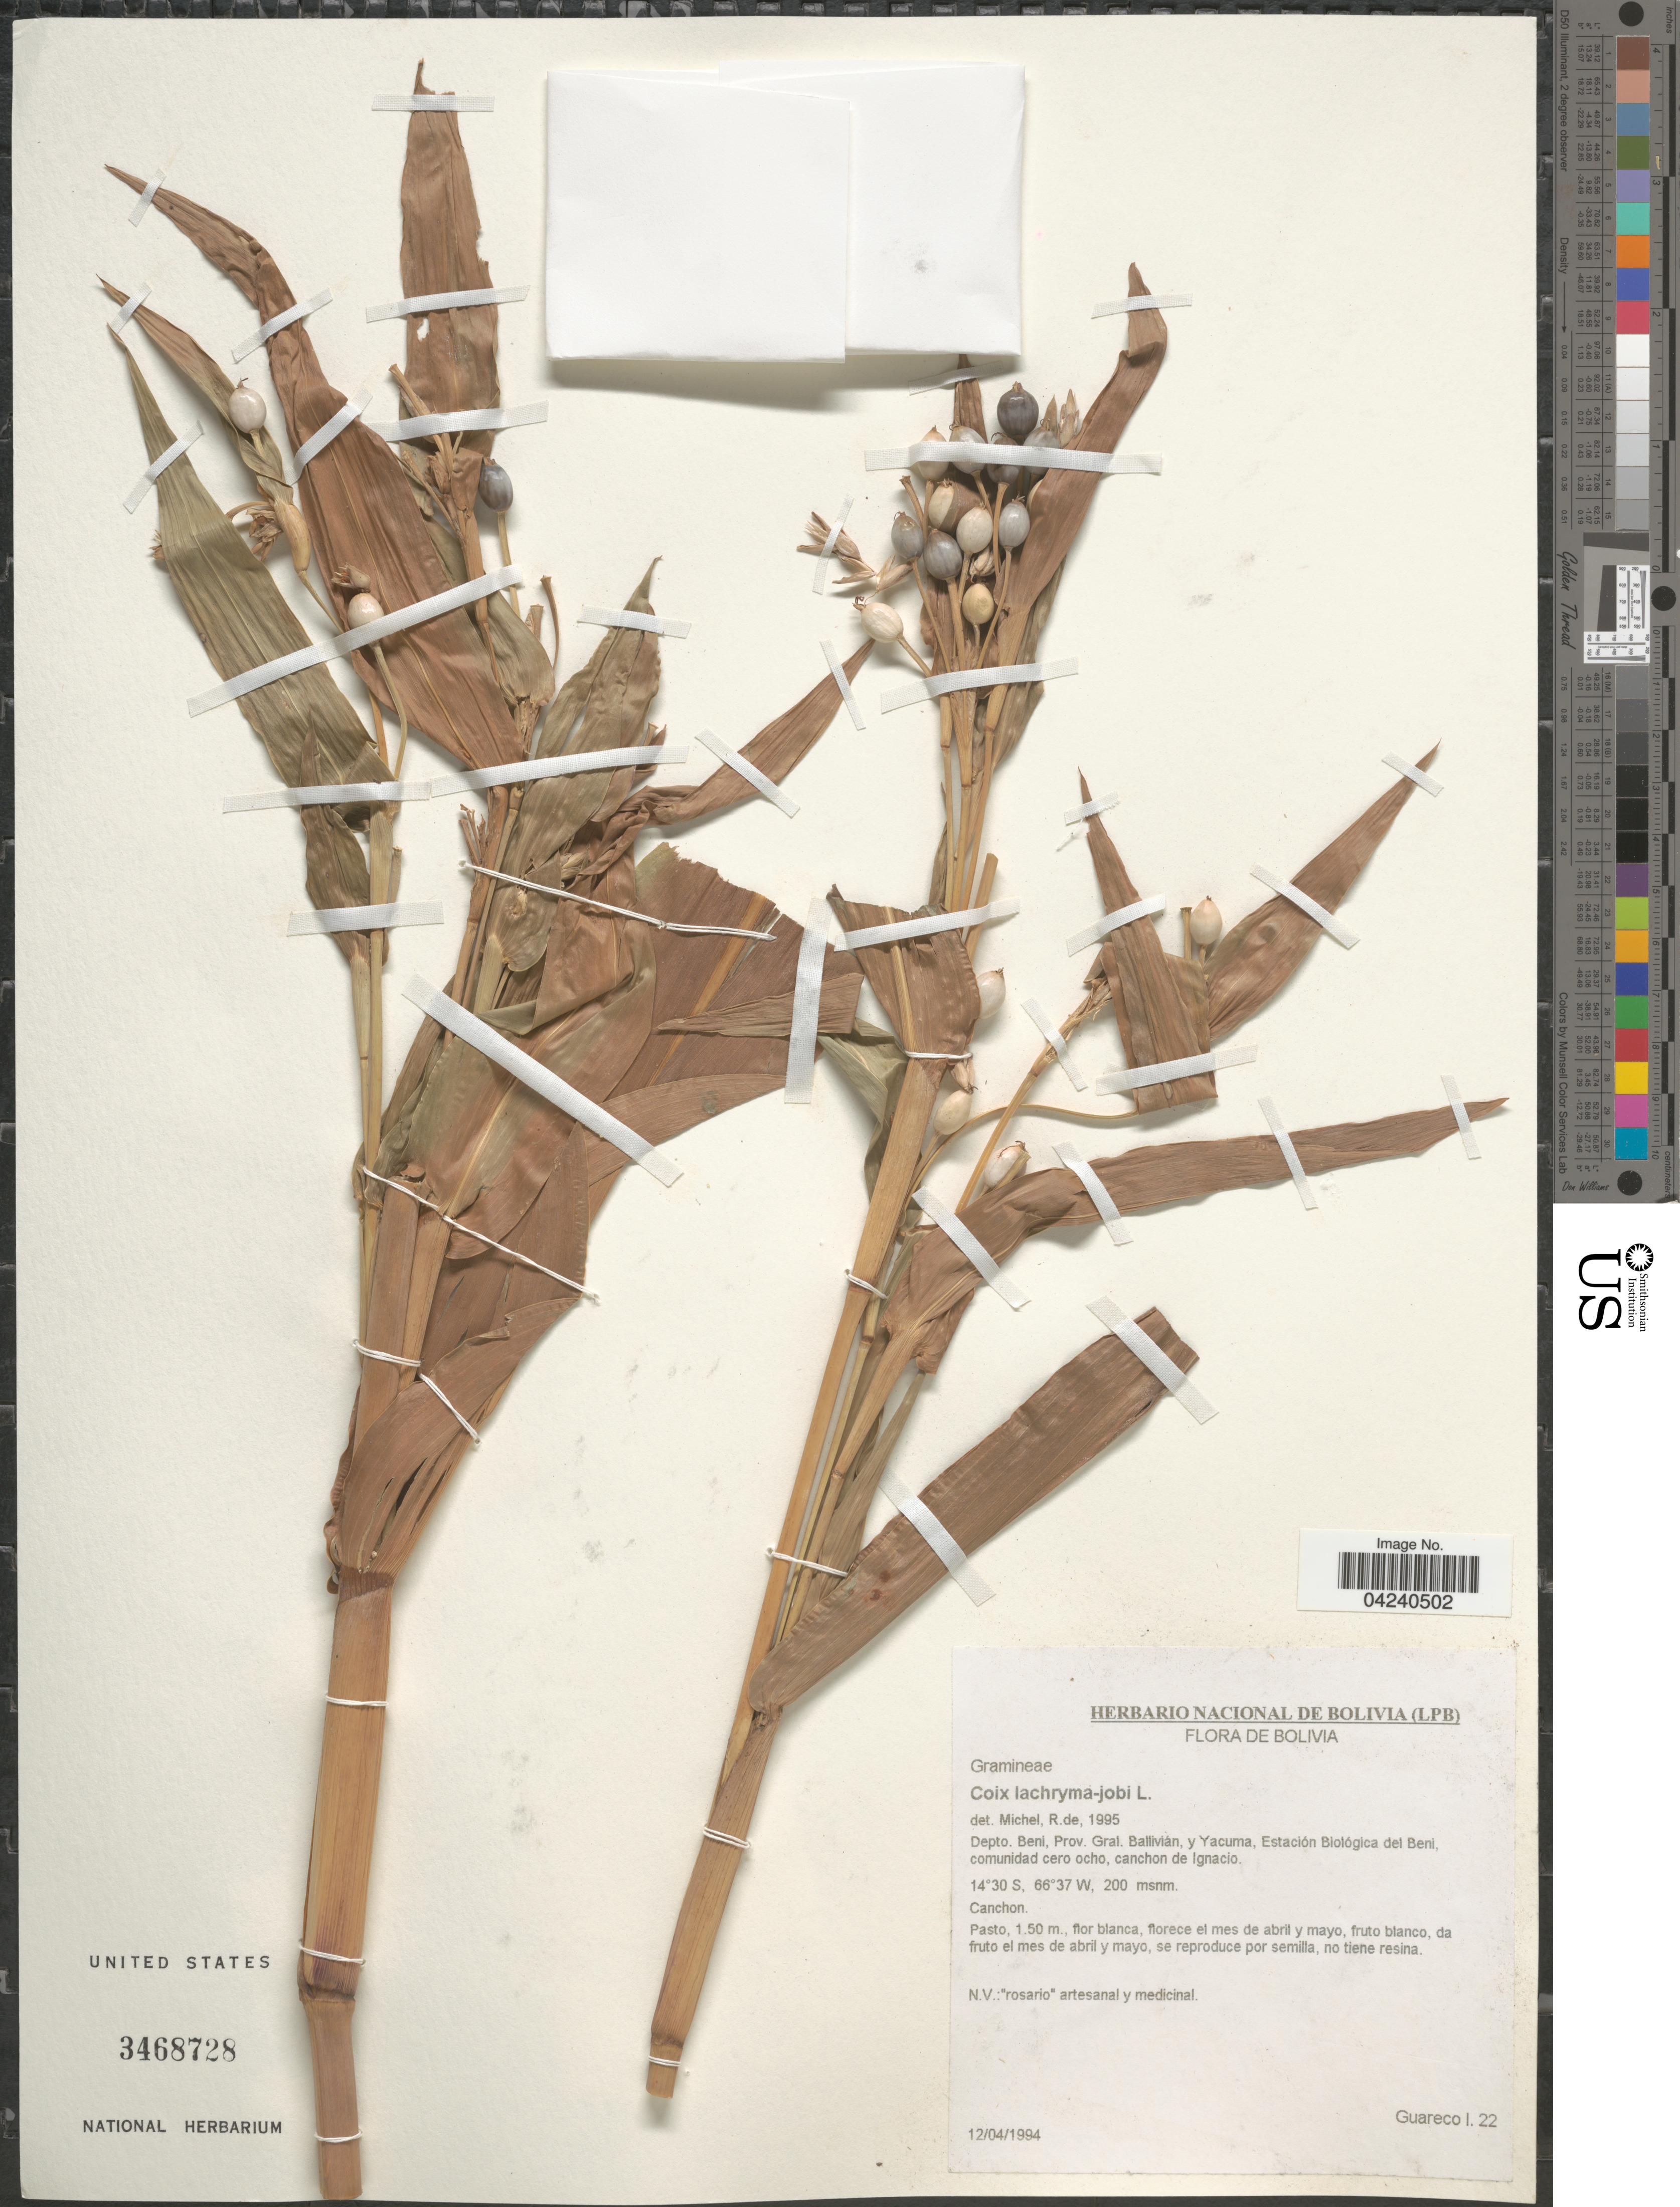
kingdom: Plantae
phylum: Tracheophyta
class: Liliopsida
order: Poales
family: Poaceae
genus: Coix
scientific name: Coix lacryma-jobi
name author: L.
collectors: I. Guareco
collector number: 22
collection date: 1994-04-12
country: Bolivia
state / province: Beni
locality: Depto. Beni, Prov. Gral. Ballivián, y Yacuma, Estación Biológica del Beni, comunidad cero ocho, canchon de Ignacio. Canchon.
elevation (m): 200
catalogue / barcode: US 3468728